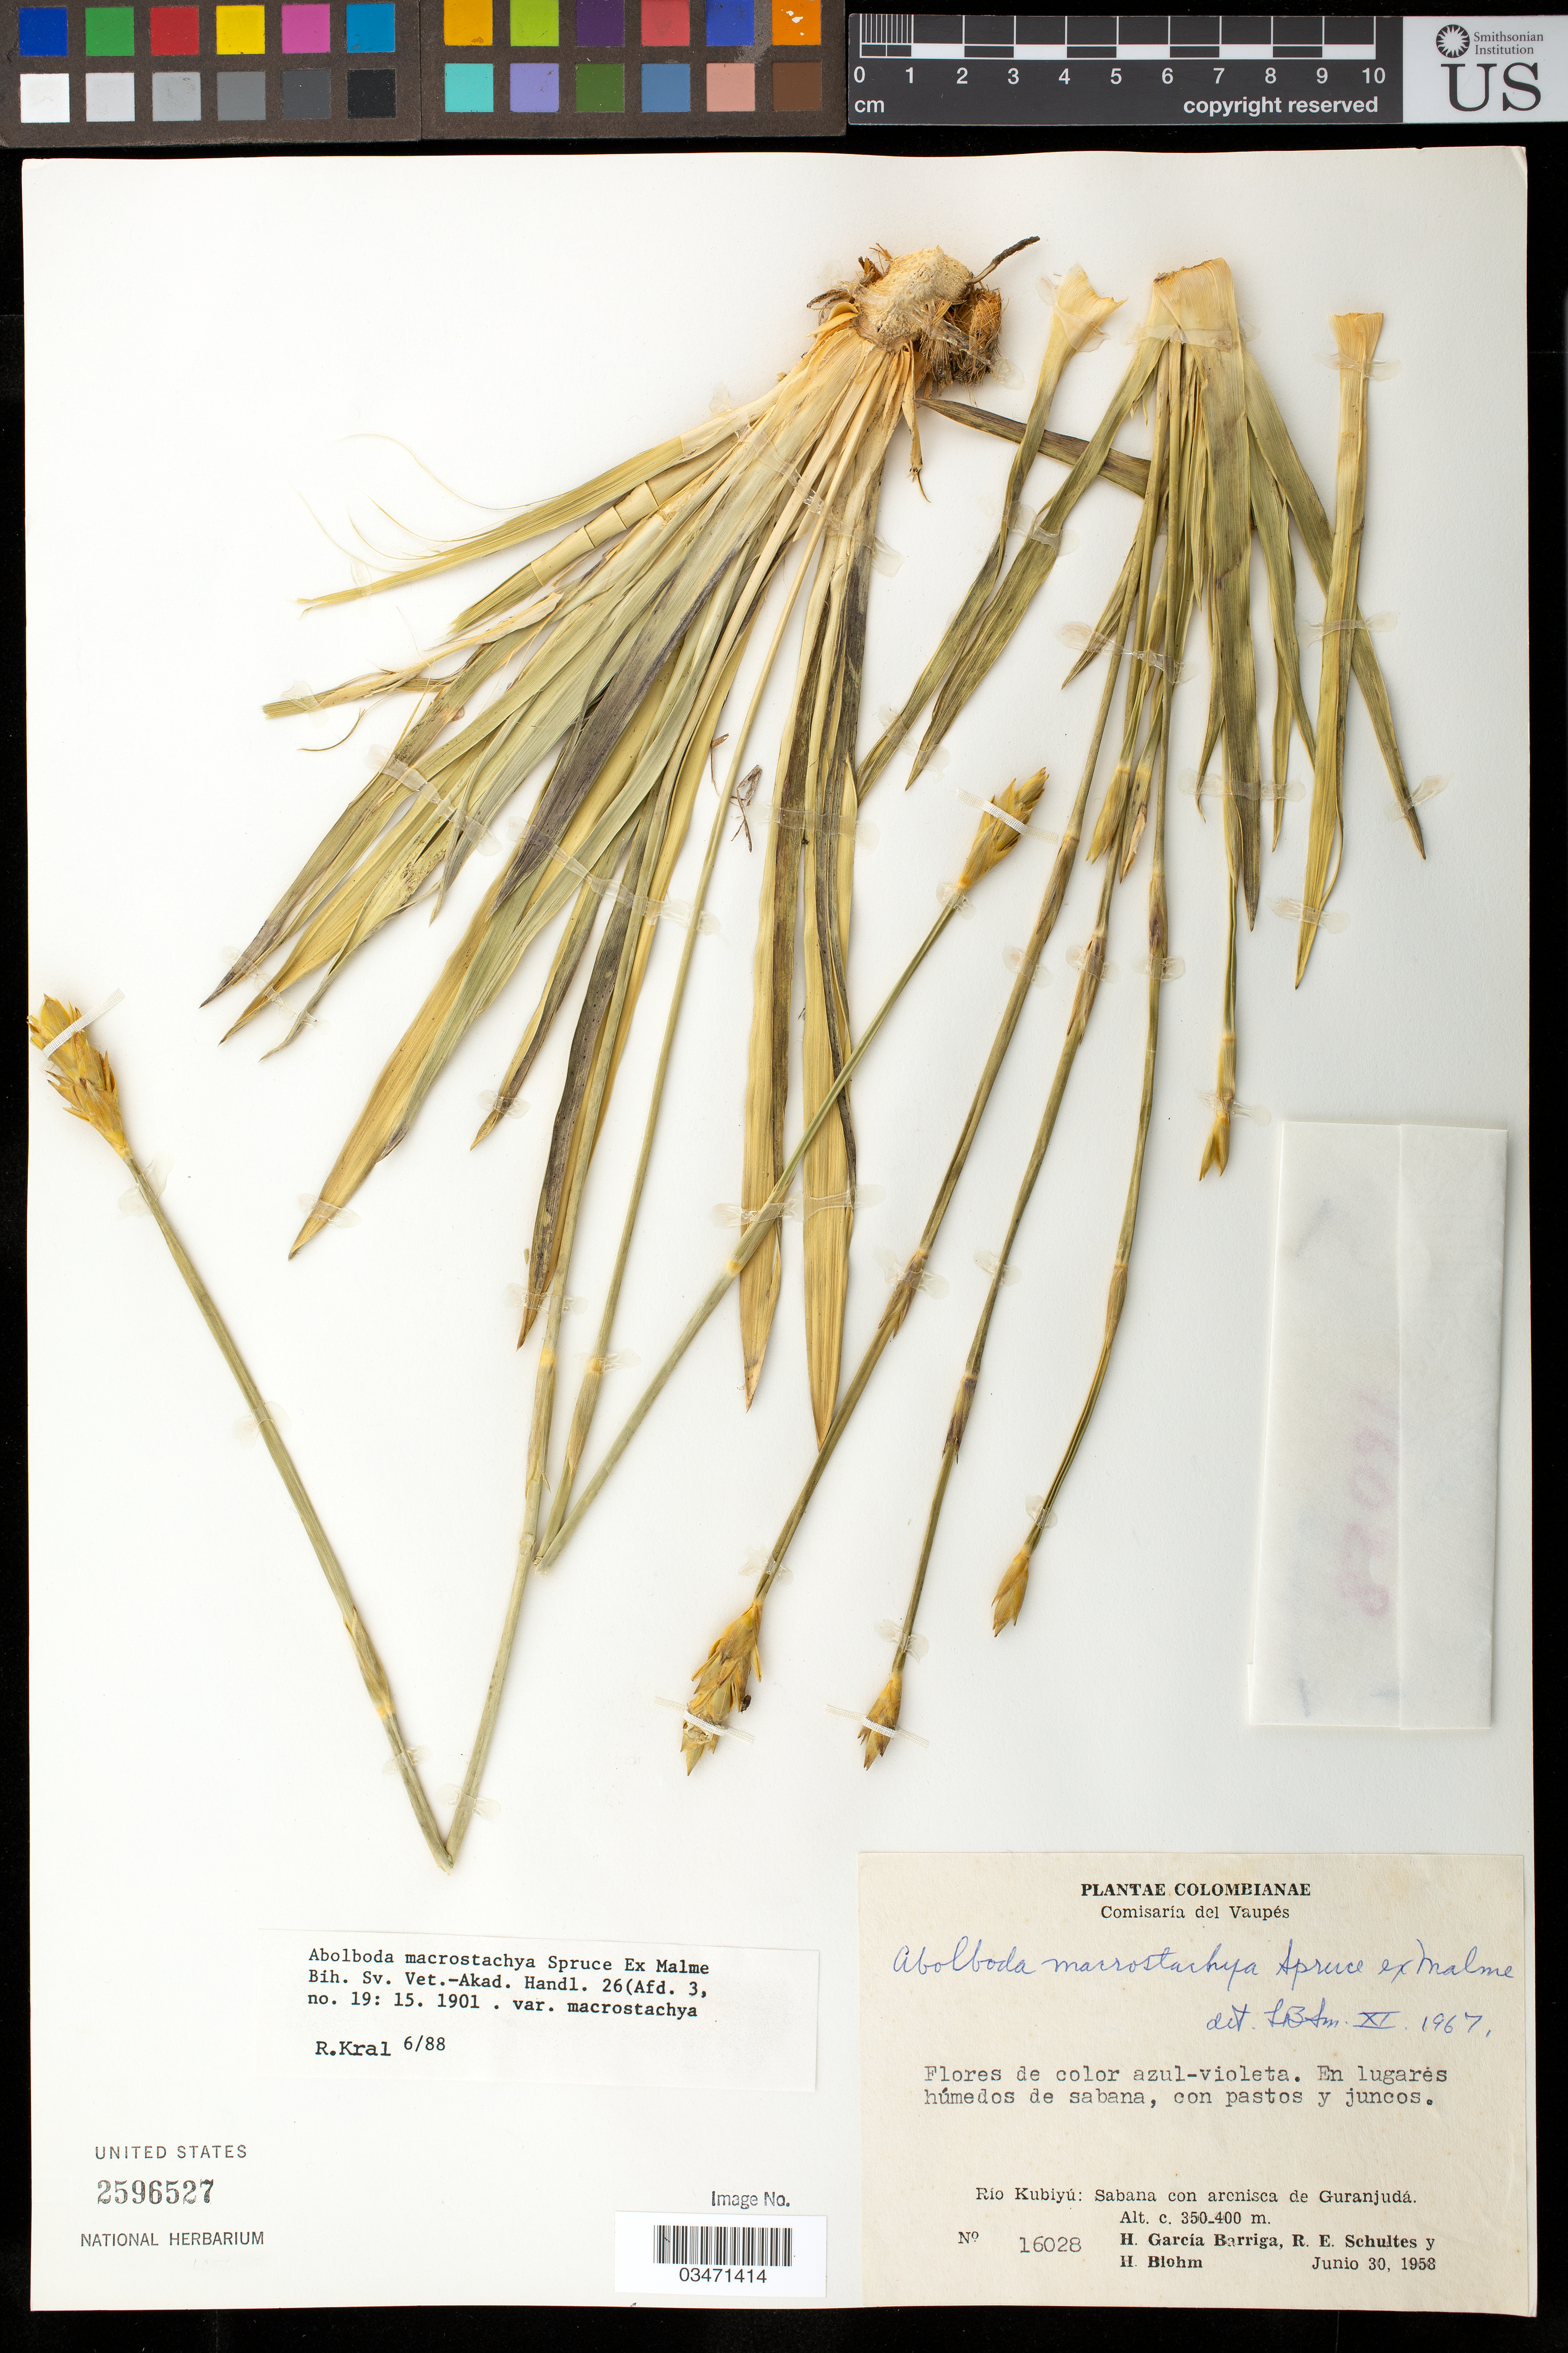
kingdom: Plantae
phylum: Tracheophyta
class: Liliopsida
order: Poales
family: Xyridaceae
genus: Abolboda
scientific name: Abolboda macrostachya var. macrostachya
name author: Spruce ex Malme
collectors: H. García Barriga, R. E. Schultes & H. Blohm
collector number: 16028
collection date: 1958-06-30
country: Colombia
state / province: Vaupés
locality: Río Kubiyú, sabana con arenisca de Guranjudá.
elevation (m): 350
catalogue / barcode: US 2596527